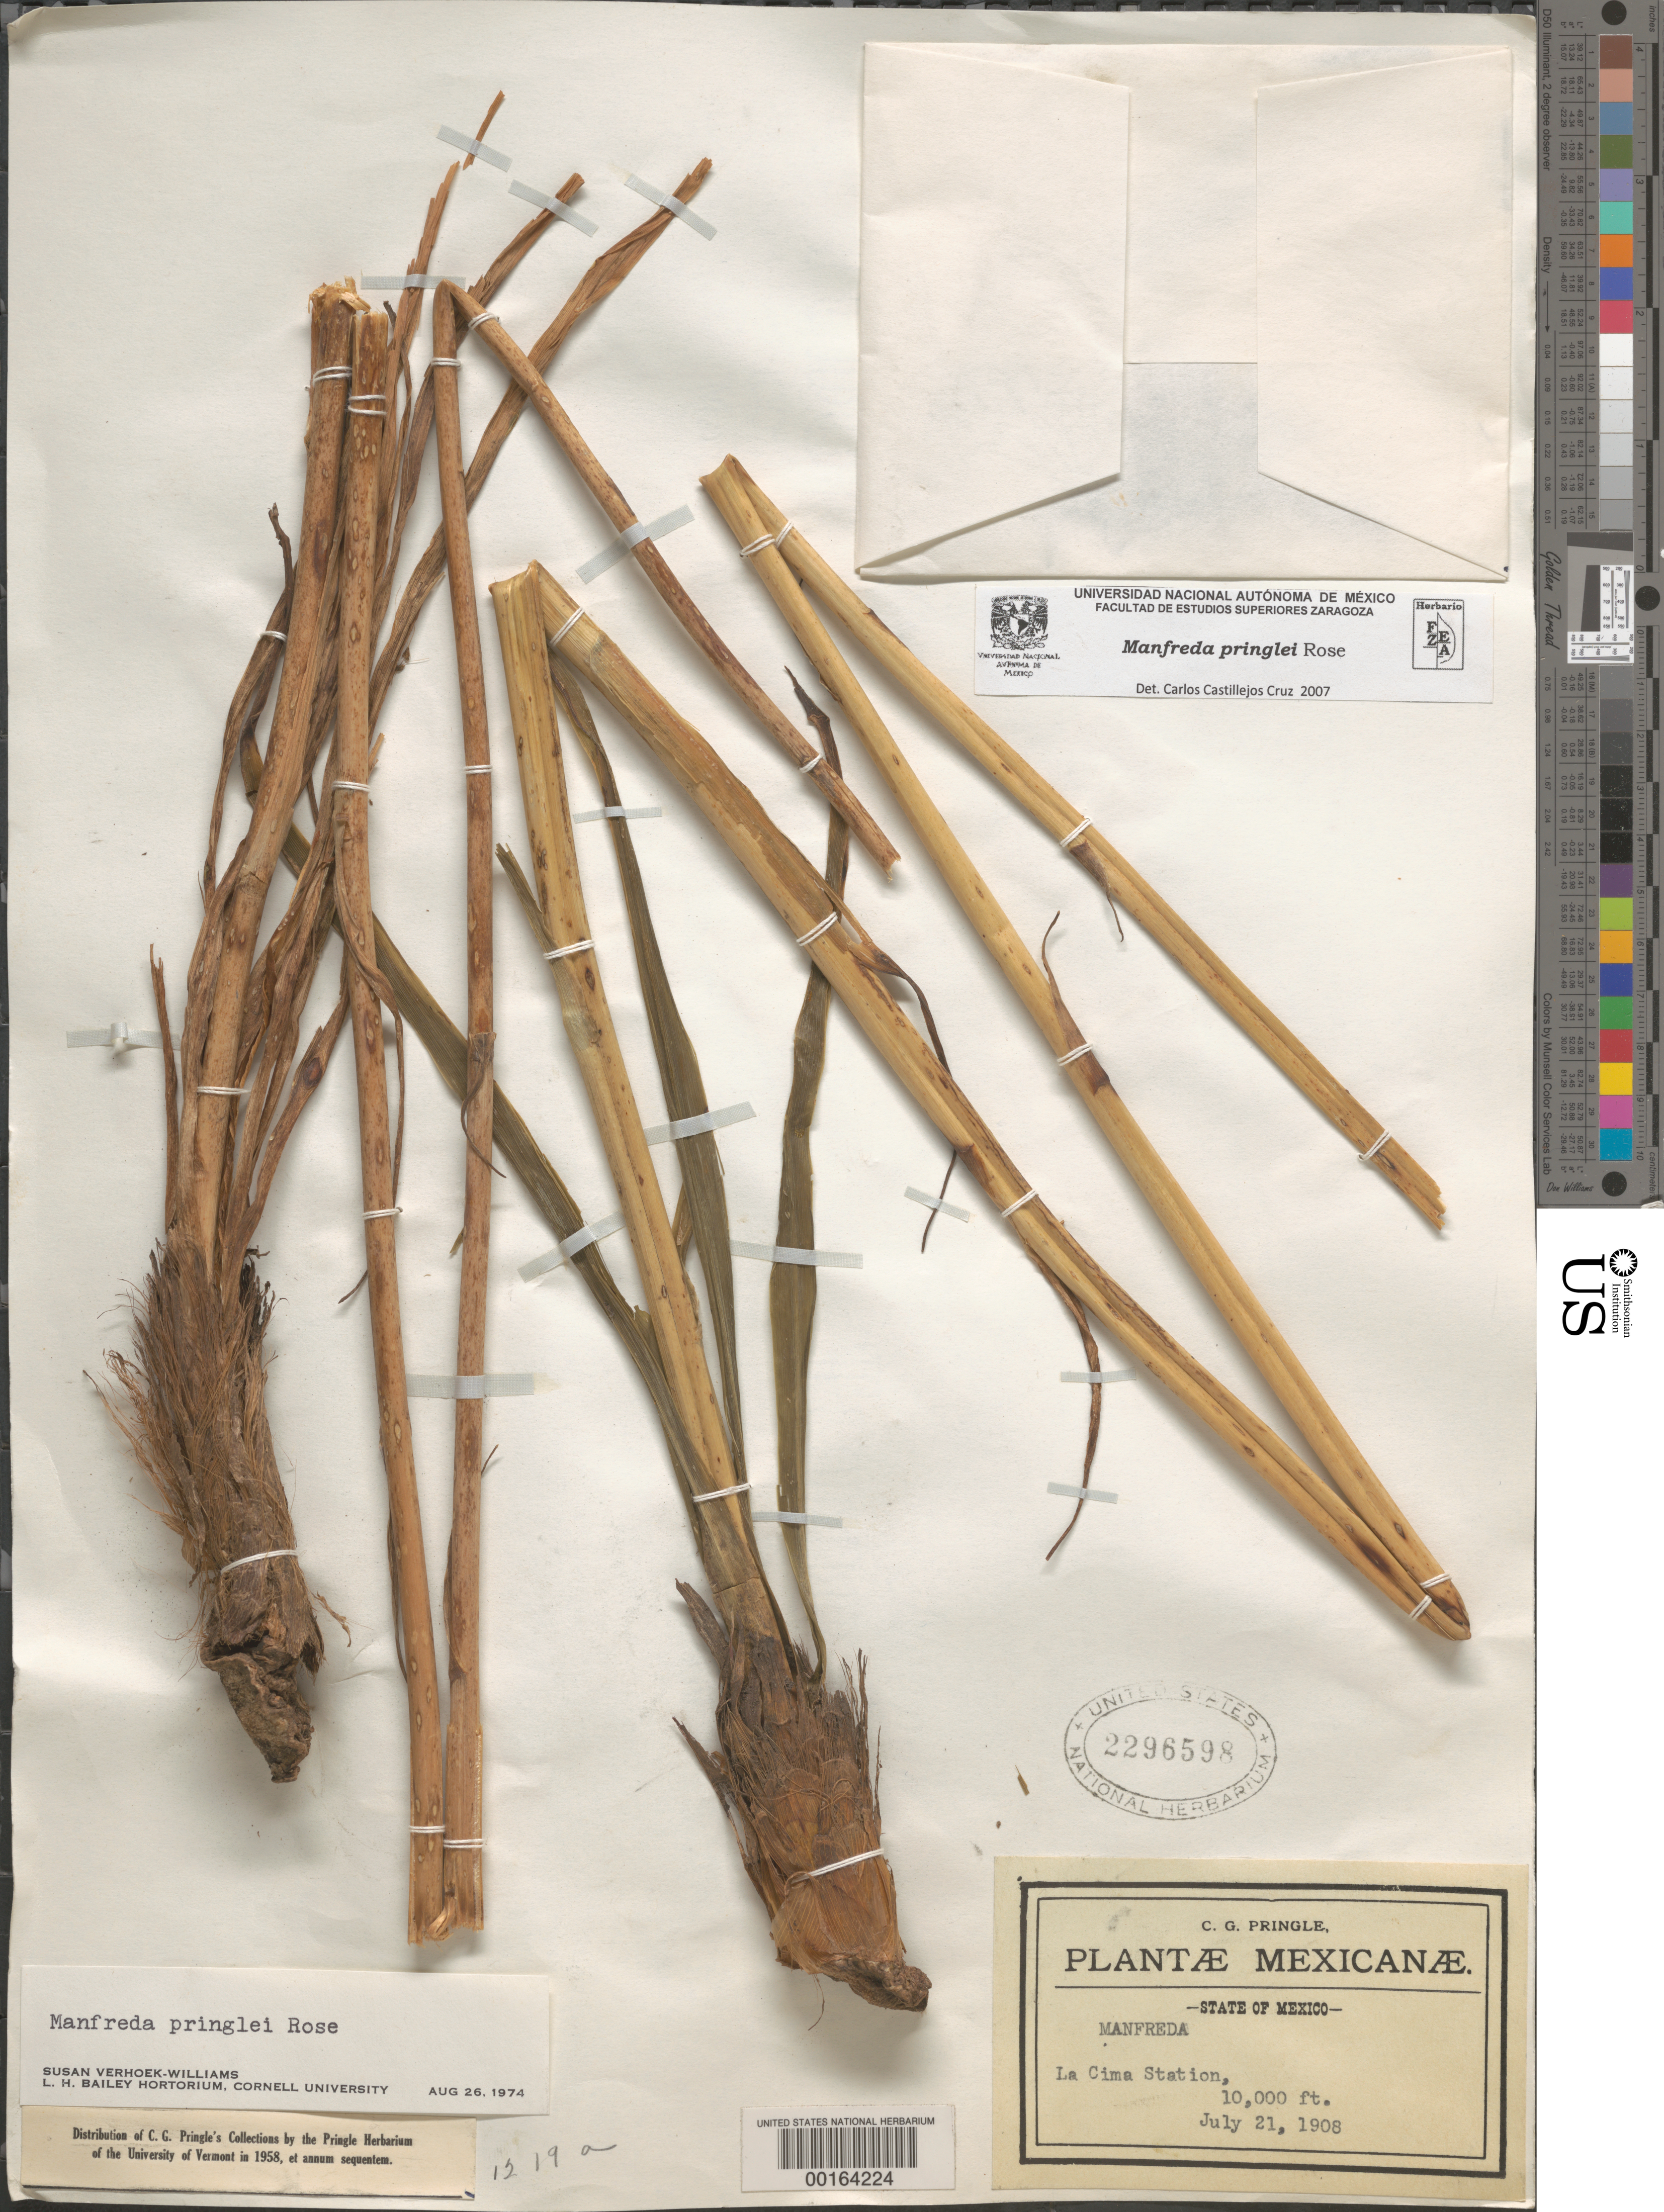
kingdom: Plantae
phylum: Tracheophyta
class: Liliopsida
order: Asparagales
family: Asparagaceae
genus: Manfreda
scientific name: Manfreda pringlei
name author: Rose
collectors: C. G. Pringle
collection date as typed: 21 Jul 1908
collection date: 1908-07-21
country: Mexico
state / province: México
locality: La Cima station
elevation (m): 3048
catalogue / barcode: US 2296598